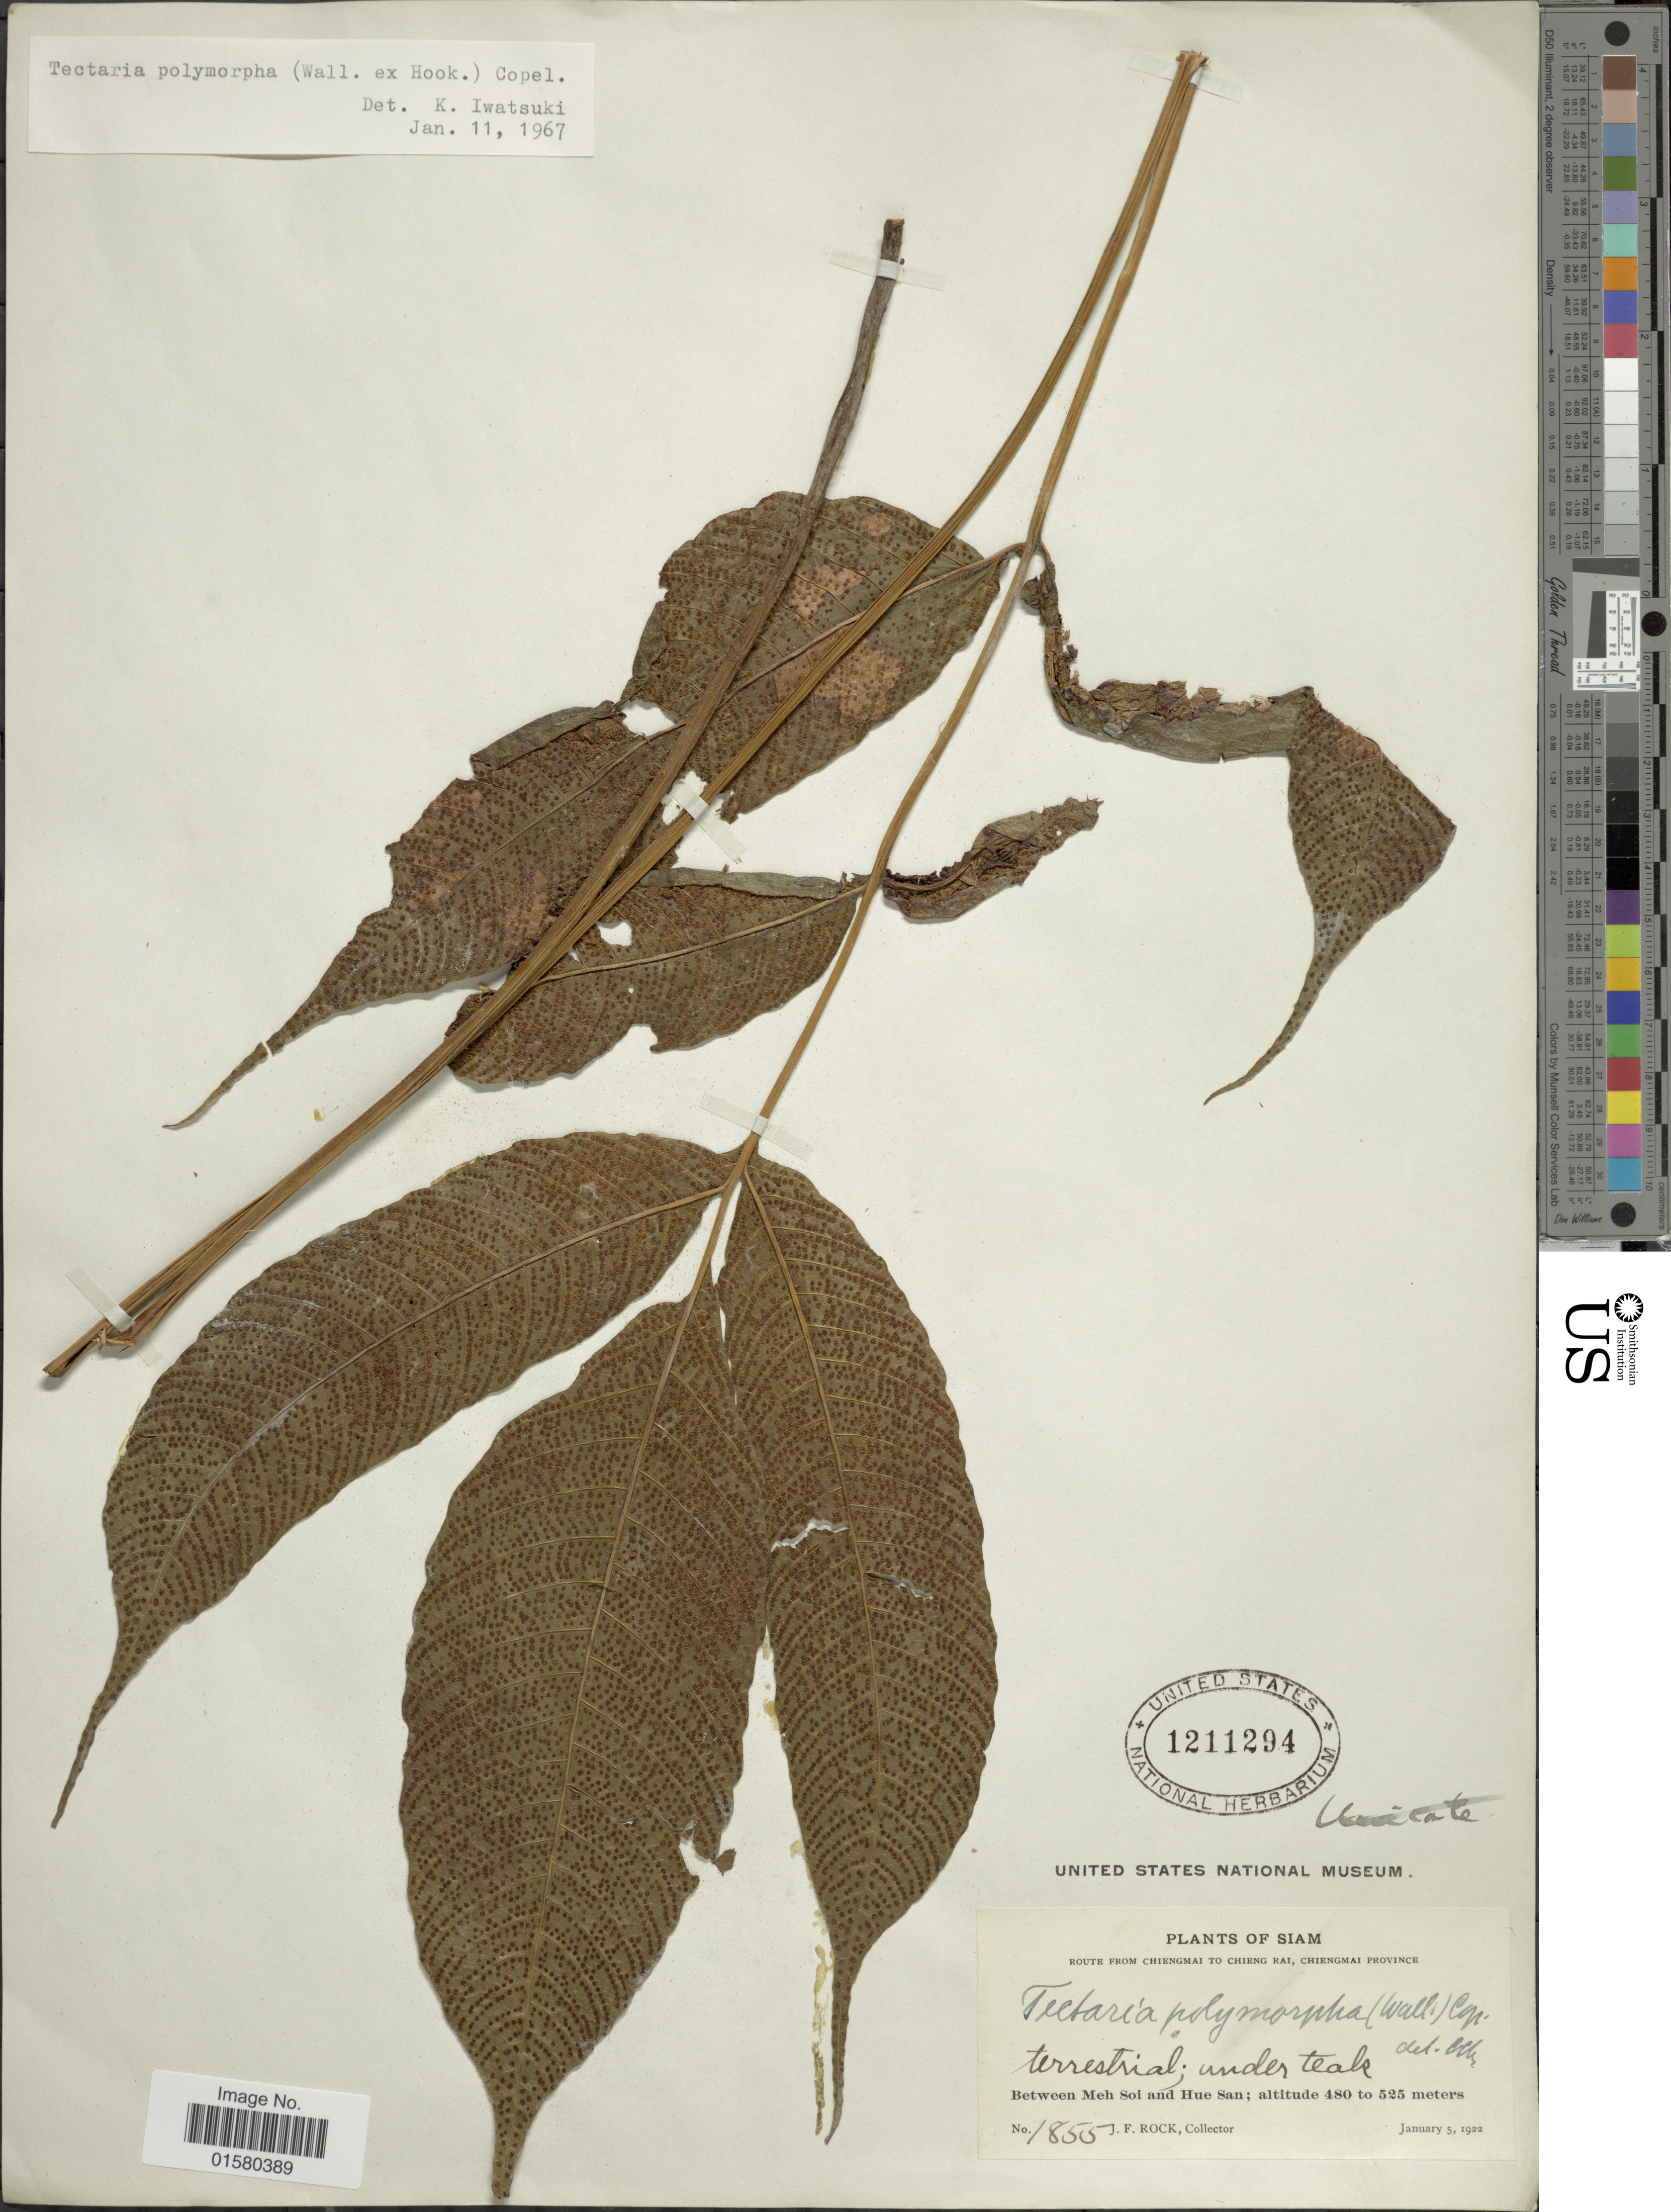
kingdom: Plantae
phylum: Tracheophyta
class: Polypodiopsida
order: Polypodiales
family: Tectariaceae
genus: Tectaria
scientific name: Tectaria polymorpha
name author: (Wall. ex Hook.) Copel.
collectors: J. Rock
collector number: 1855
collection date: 1922-01-05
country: Thailand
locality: Siam route from Chiengmai to chieng rai, chiengmai province, between Meh Soi and Hue San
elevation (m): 480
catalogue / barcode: US 1211294